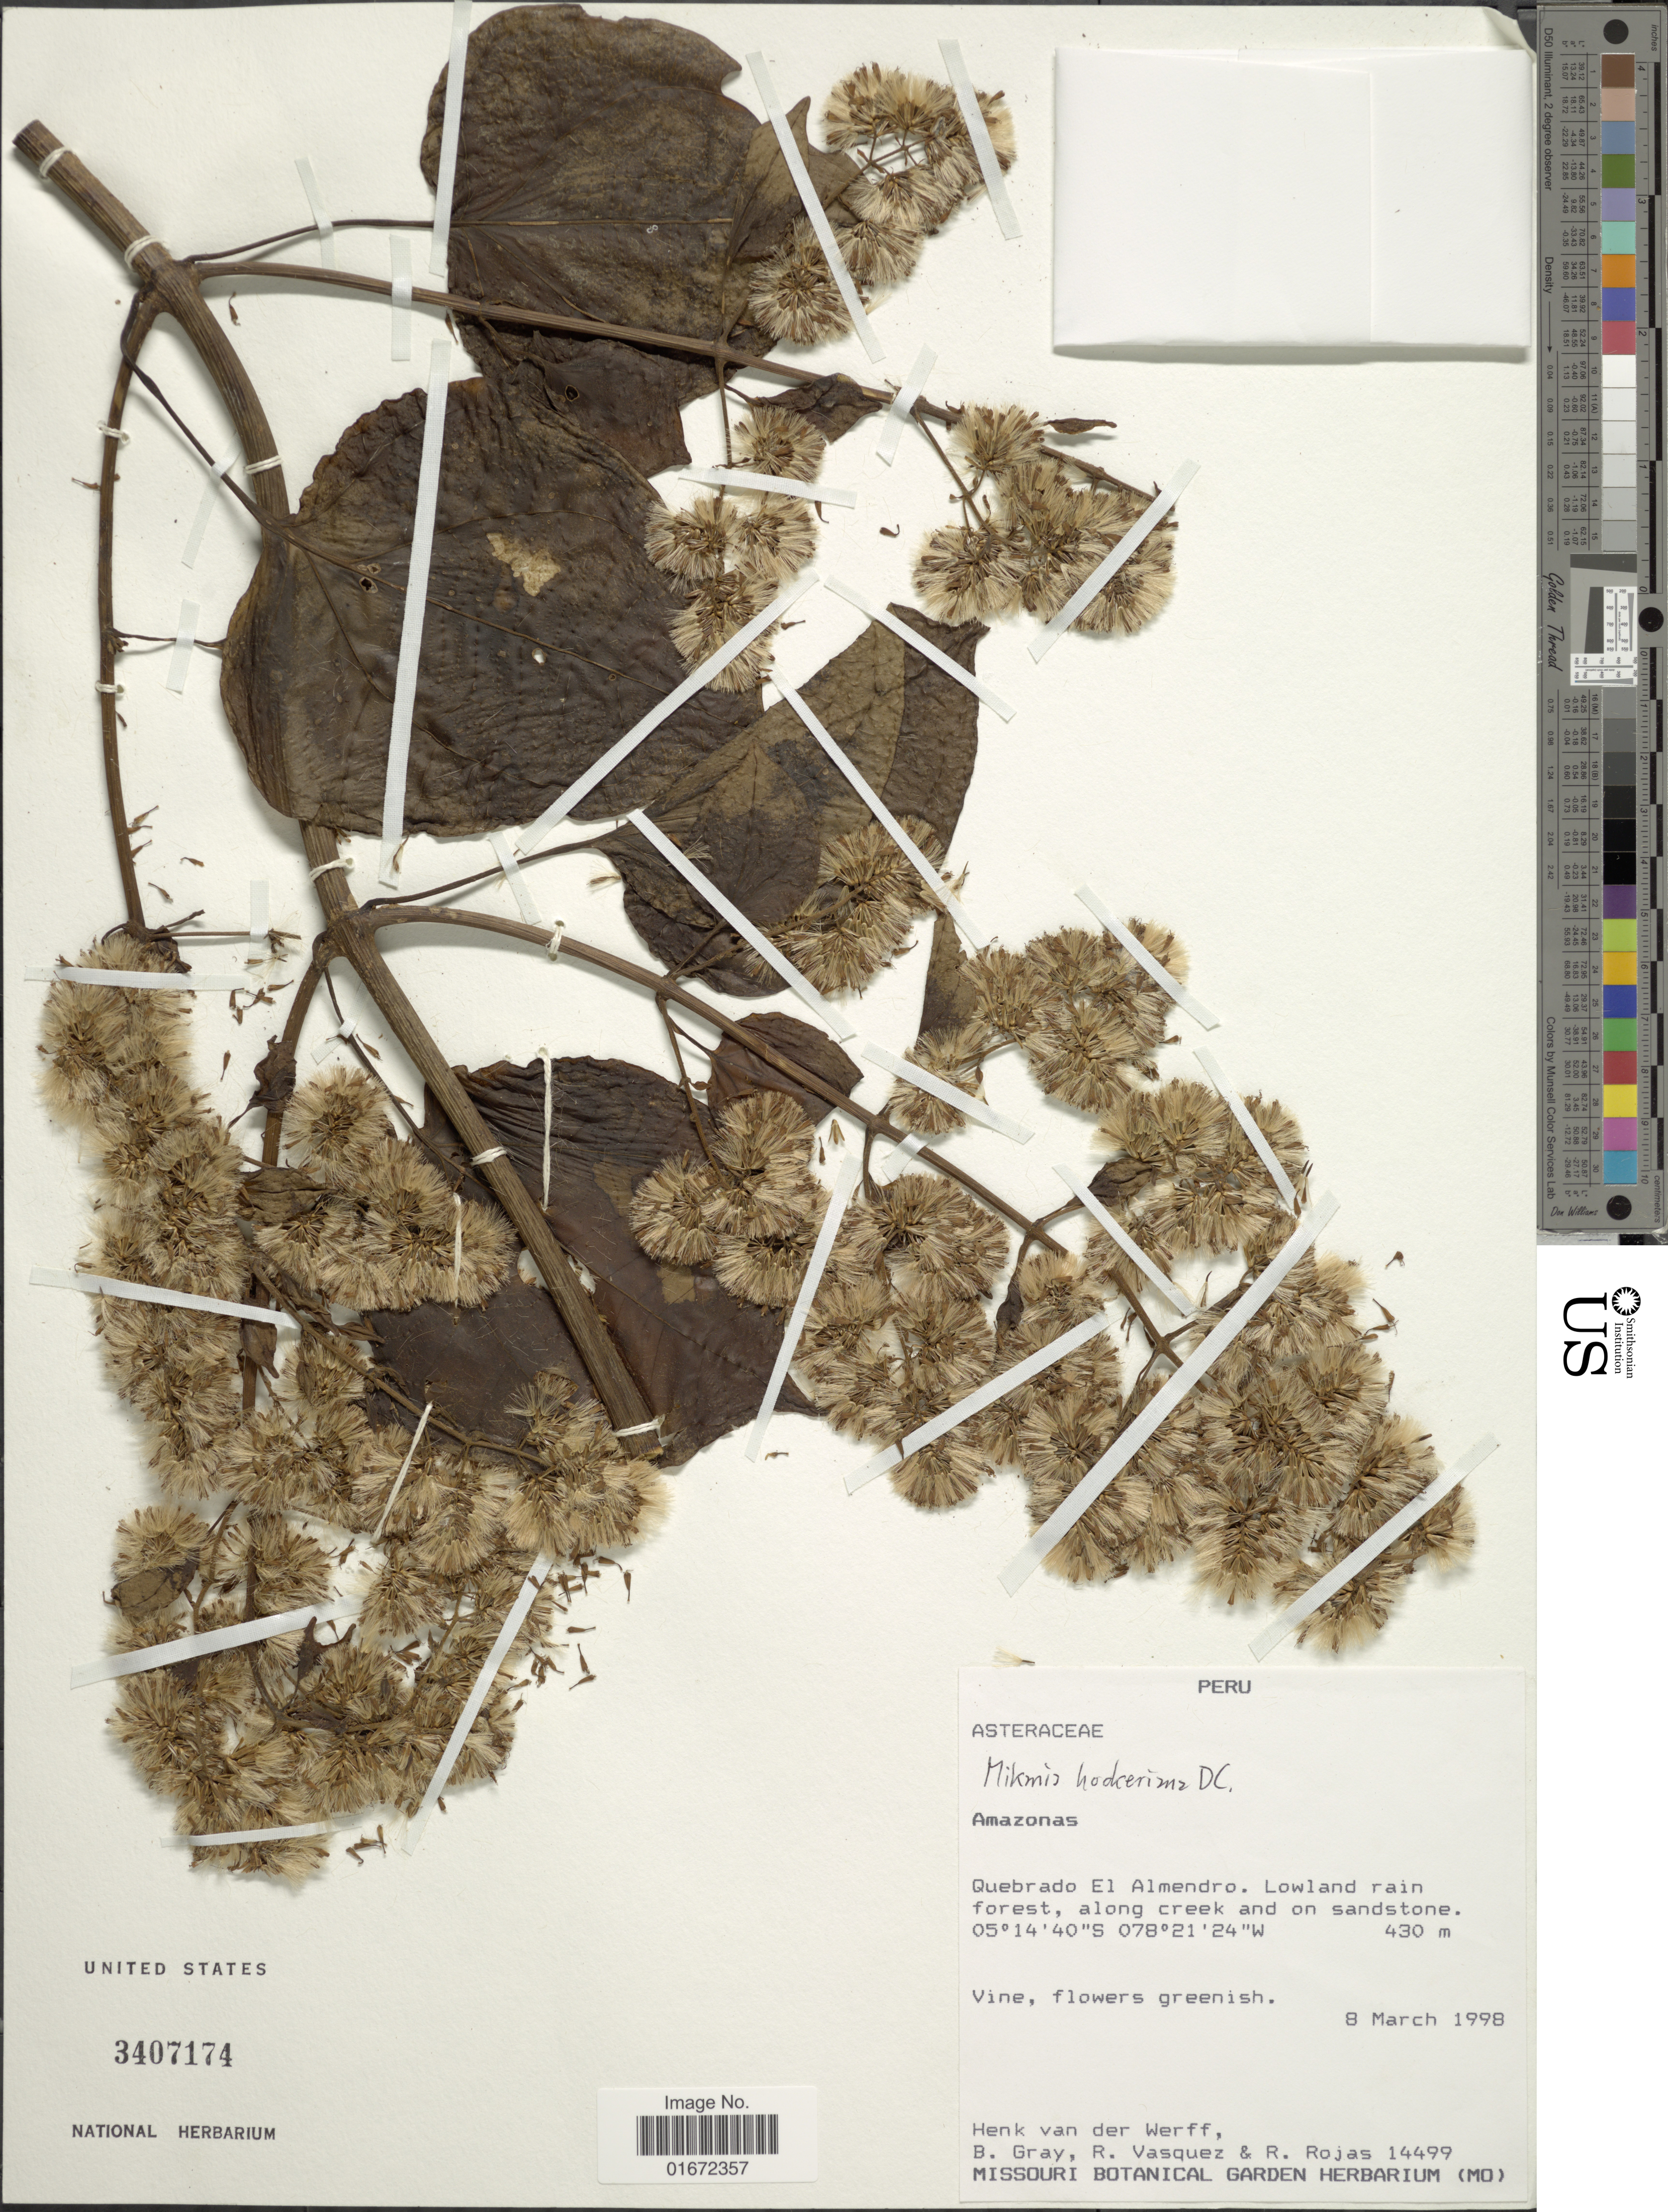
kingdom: Plantae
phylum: Tracheophyta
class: Magnoliopsida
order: Asterales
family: Asteraceae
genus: Mikania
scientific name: Mikania hookeriana var. platyphylla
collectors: H. van der Werff, B. Gray, R. Vasquez & R. Rojas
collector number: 14499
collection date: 1998-03-08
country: Peru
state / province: Amazonas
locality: Amazonas. Quebrado El Almendro. Lowland rain forest, along creek and on sandstone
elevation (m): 430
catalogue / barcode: US 3407174